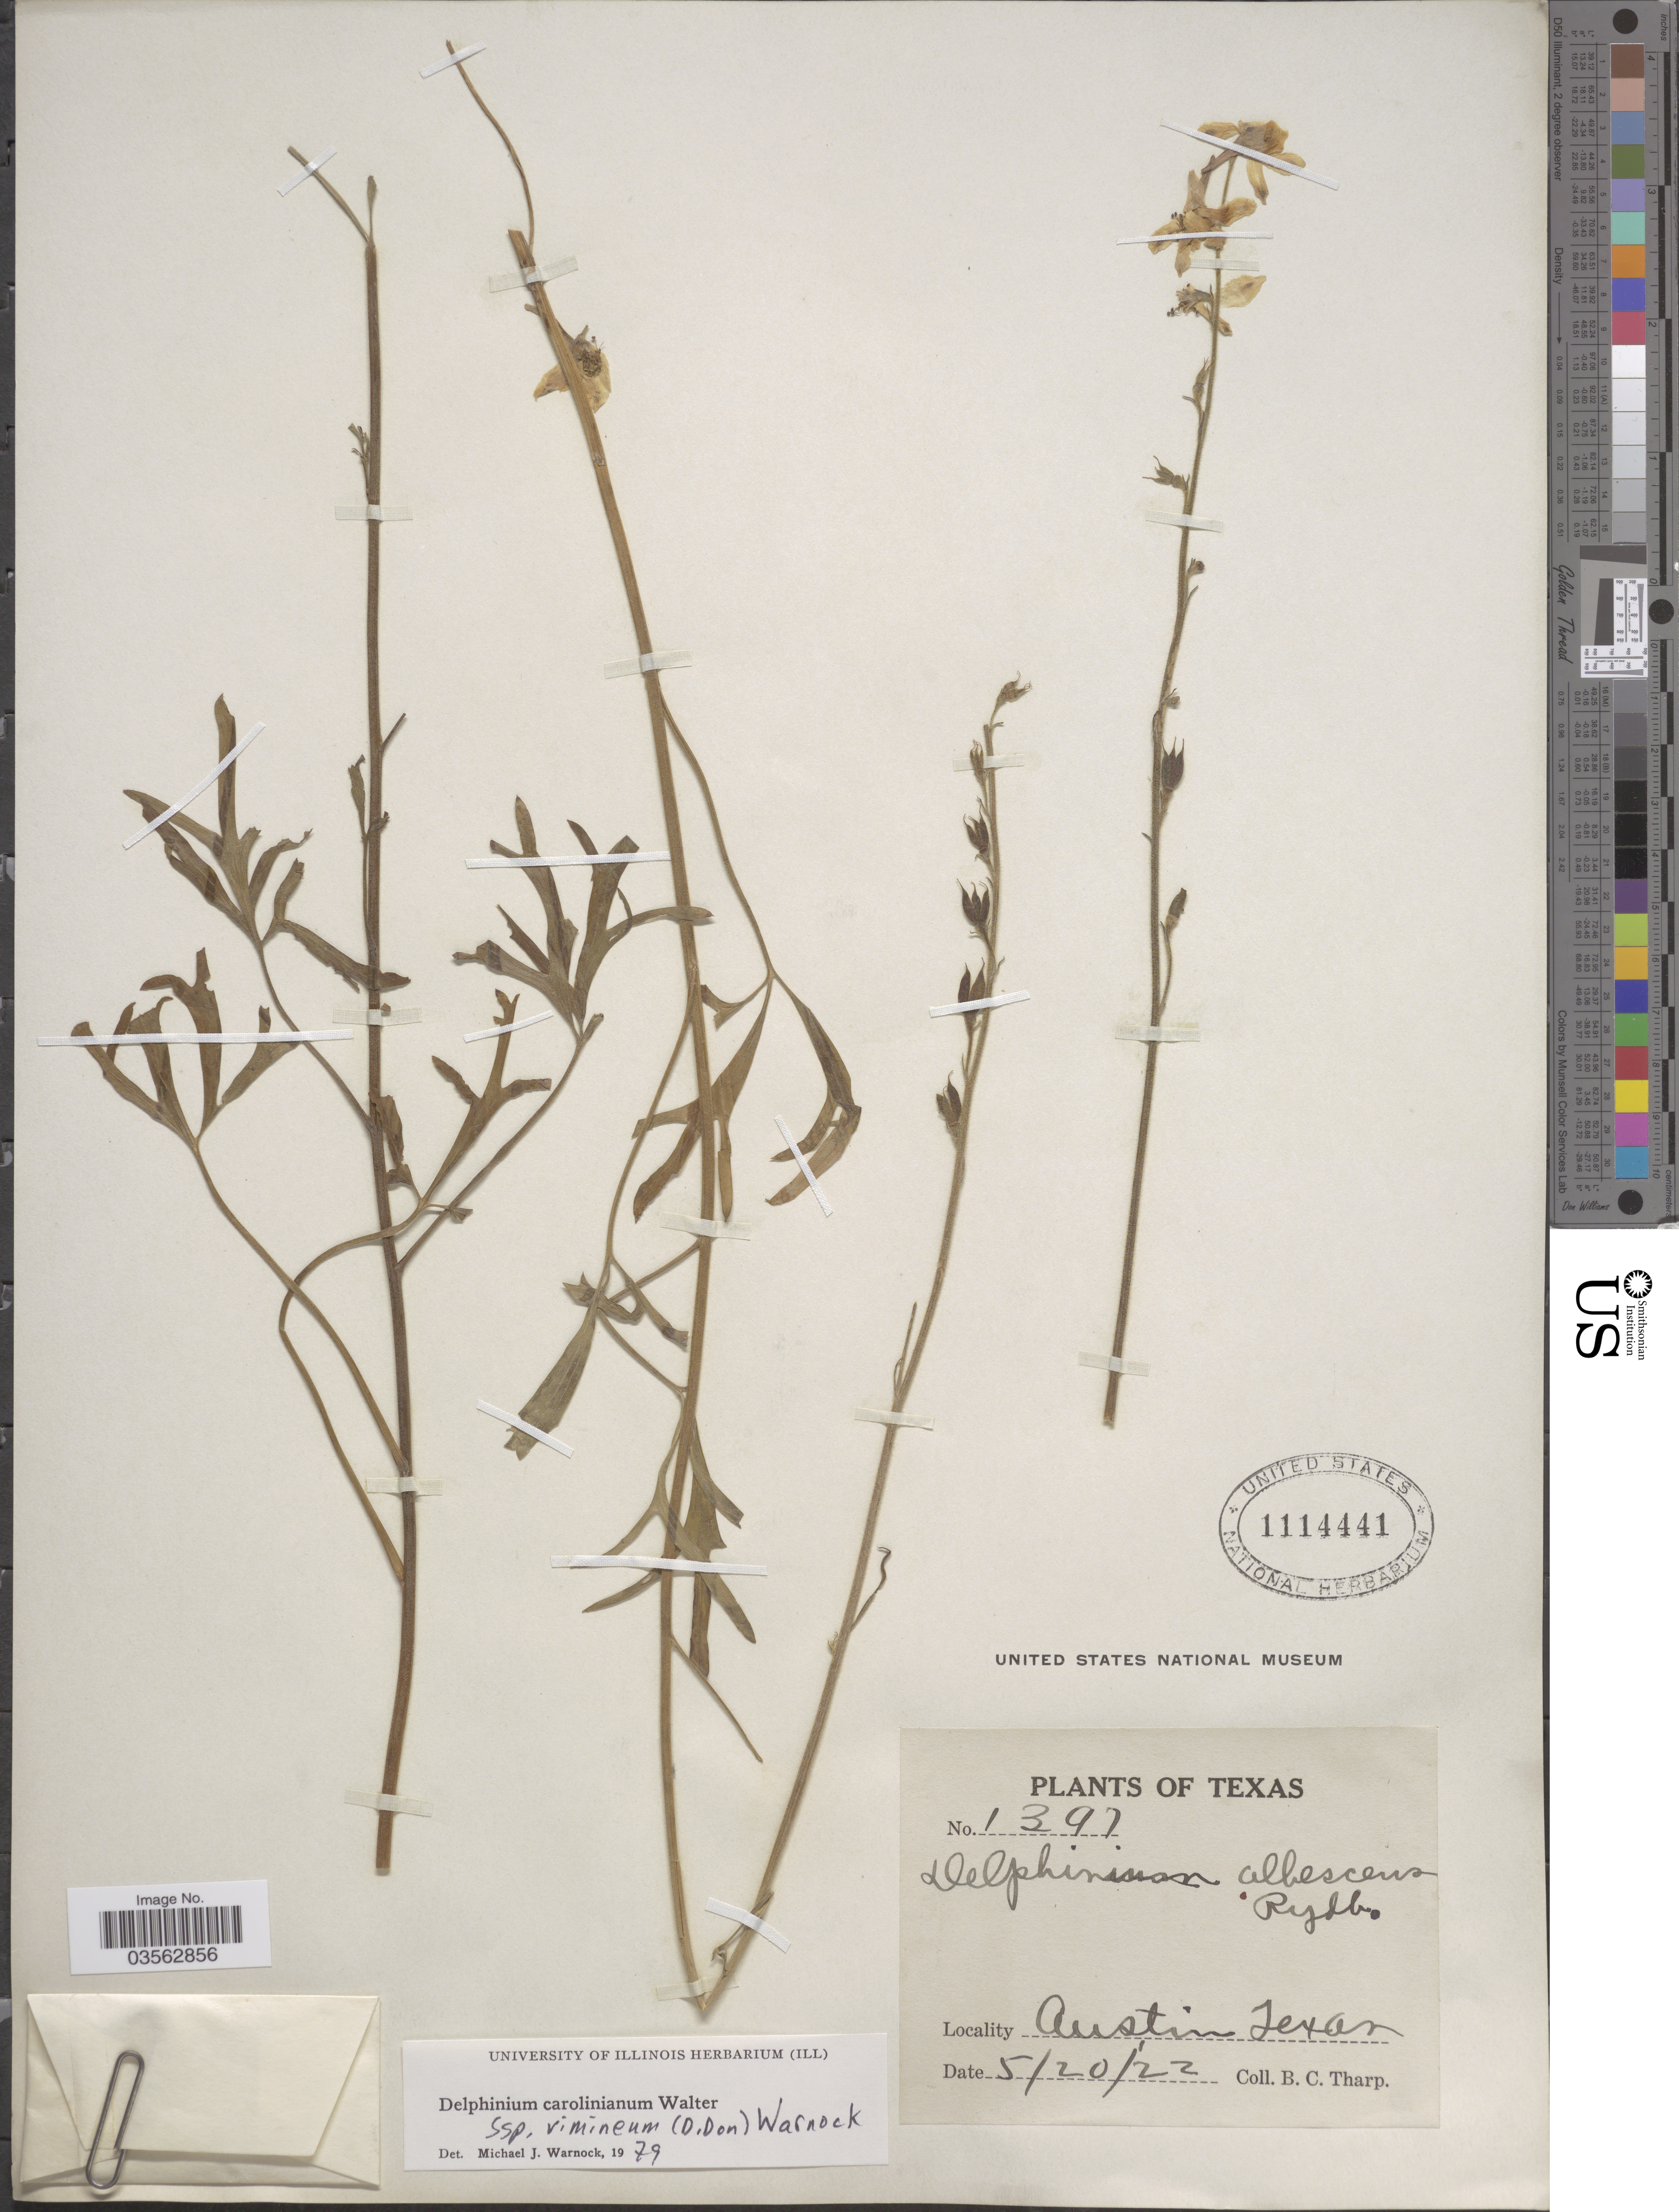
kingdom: Plantae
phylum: Tracheophyta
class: Magnoliopsida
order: Ranunculales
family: Ranunculaceae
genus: Delphinium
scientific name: Delphinium carolinianum subsp. vimineum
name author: Walter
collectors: B. C. Tharp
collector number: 1397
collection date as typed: Transcribed d/m/y: 20/5/22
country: United States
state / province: Texas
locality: Austin.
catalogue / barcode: US 1114441